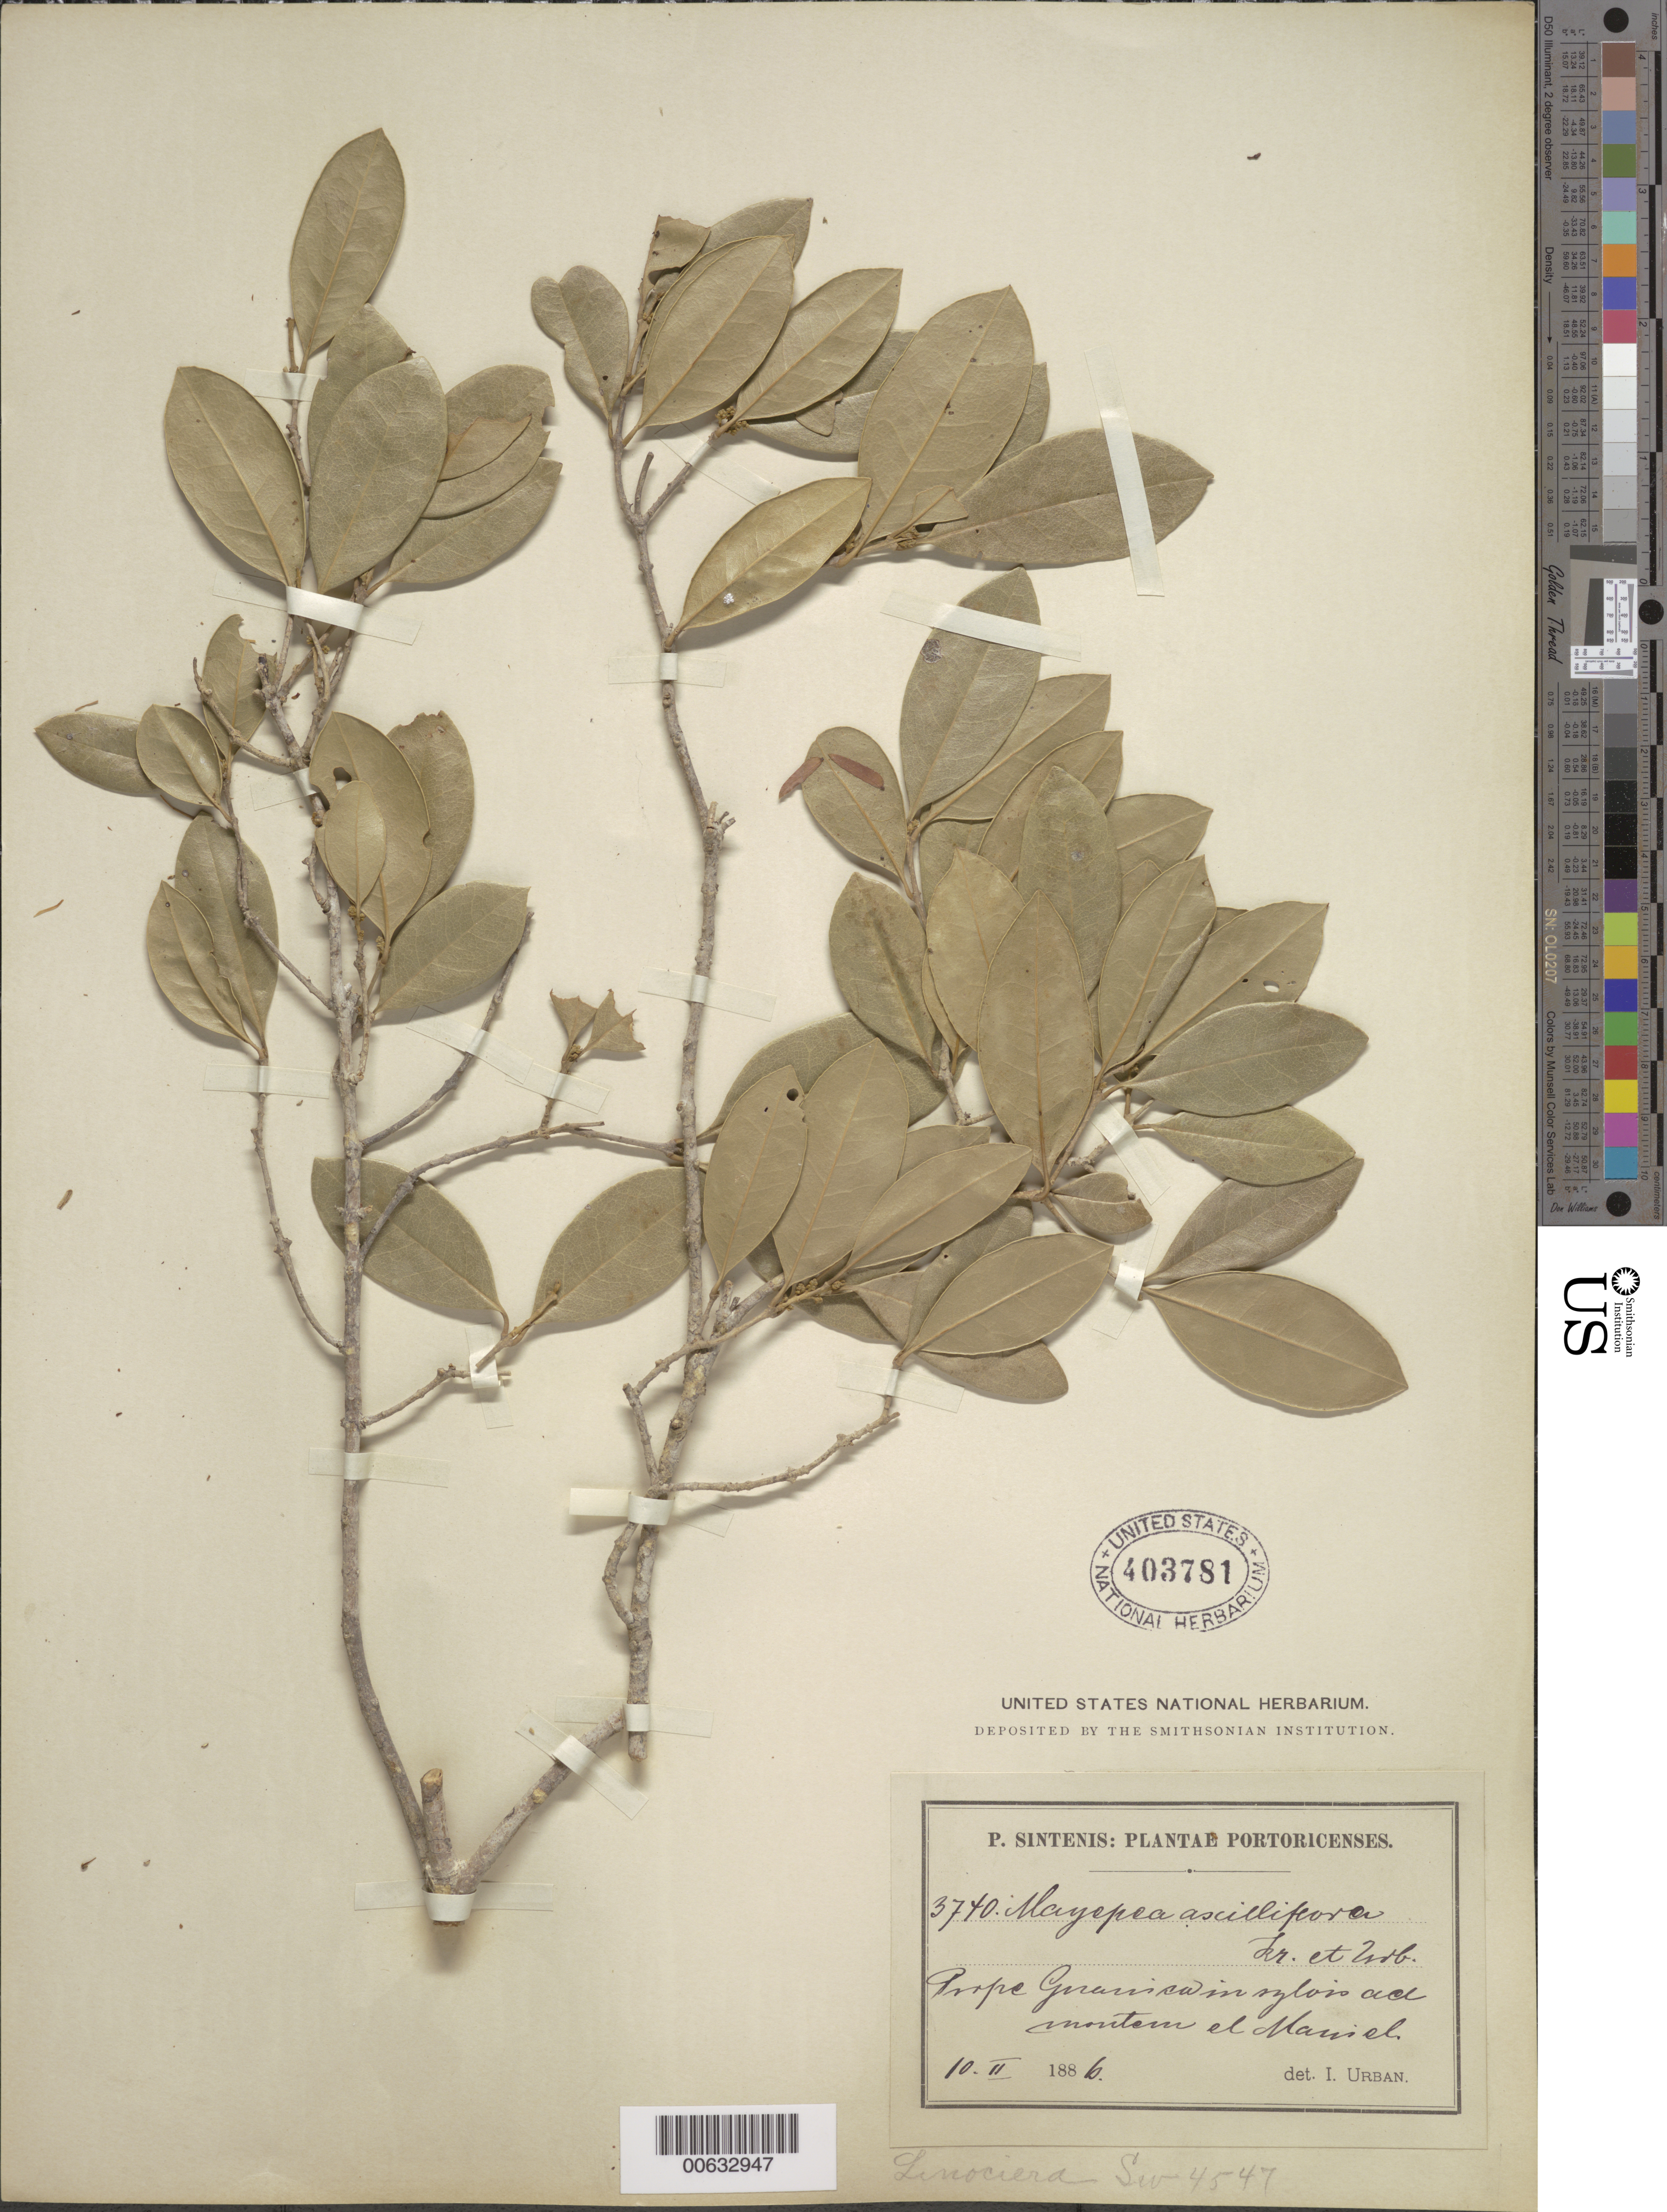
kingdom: Plantae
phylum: Tracheophyta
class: Magnoliopsida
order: Lamiales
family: Oleaceae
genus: Linociera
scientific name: Linociera axilliflora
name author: Griseb.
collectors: P. Sintenis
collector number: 3740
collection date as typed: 10 Feb 1886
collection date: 1886-02-10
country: Puerto Rico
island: Greater Antilles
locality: Prope Guanica, in sylvis ad montem et Maniel.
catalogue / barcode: US 403781